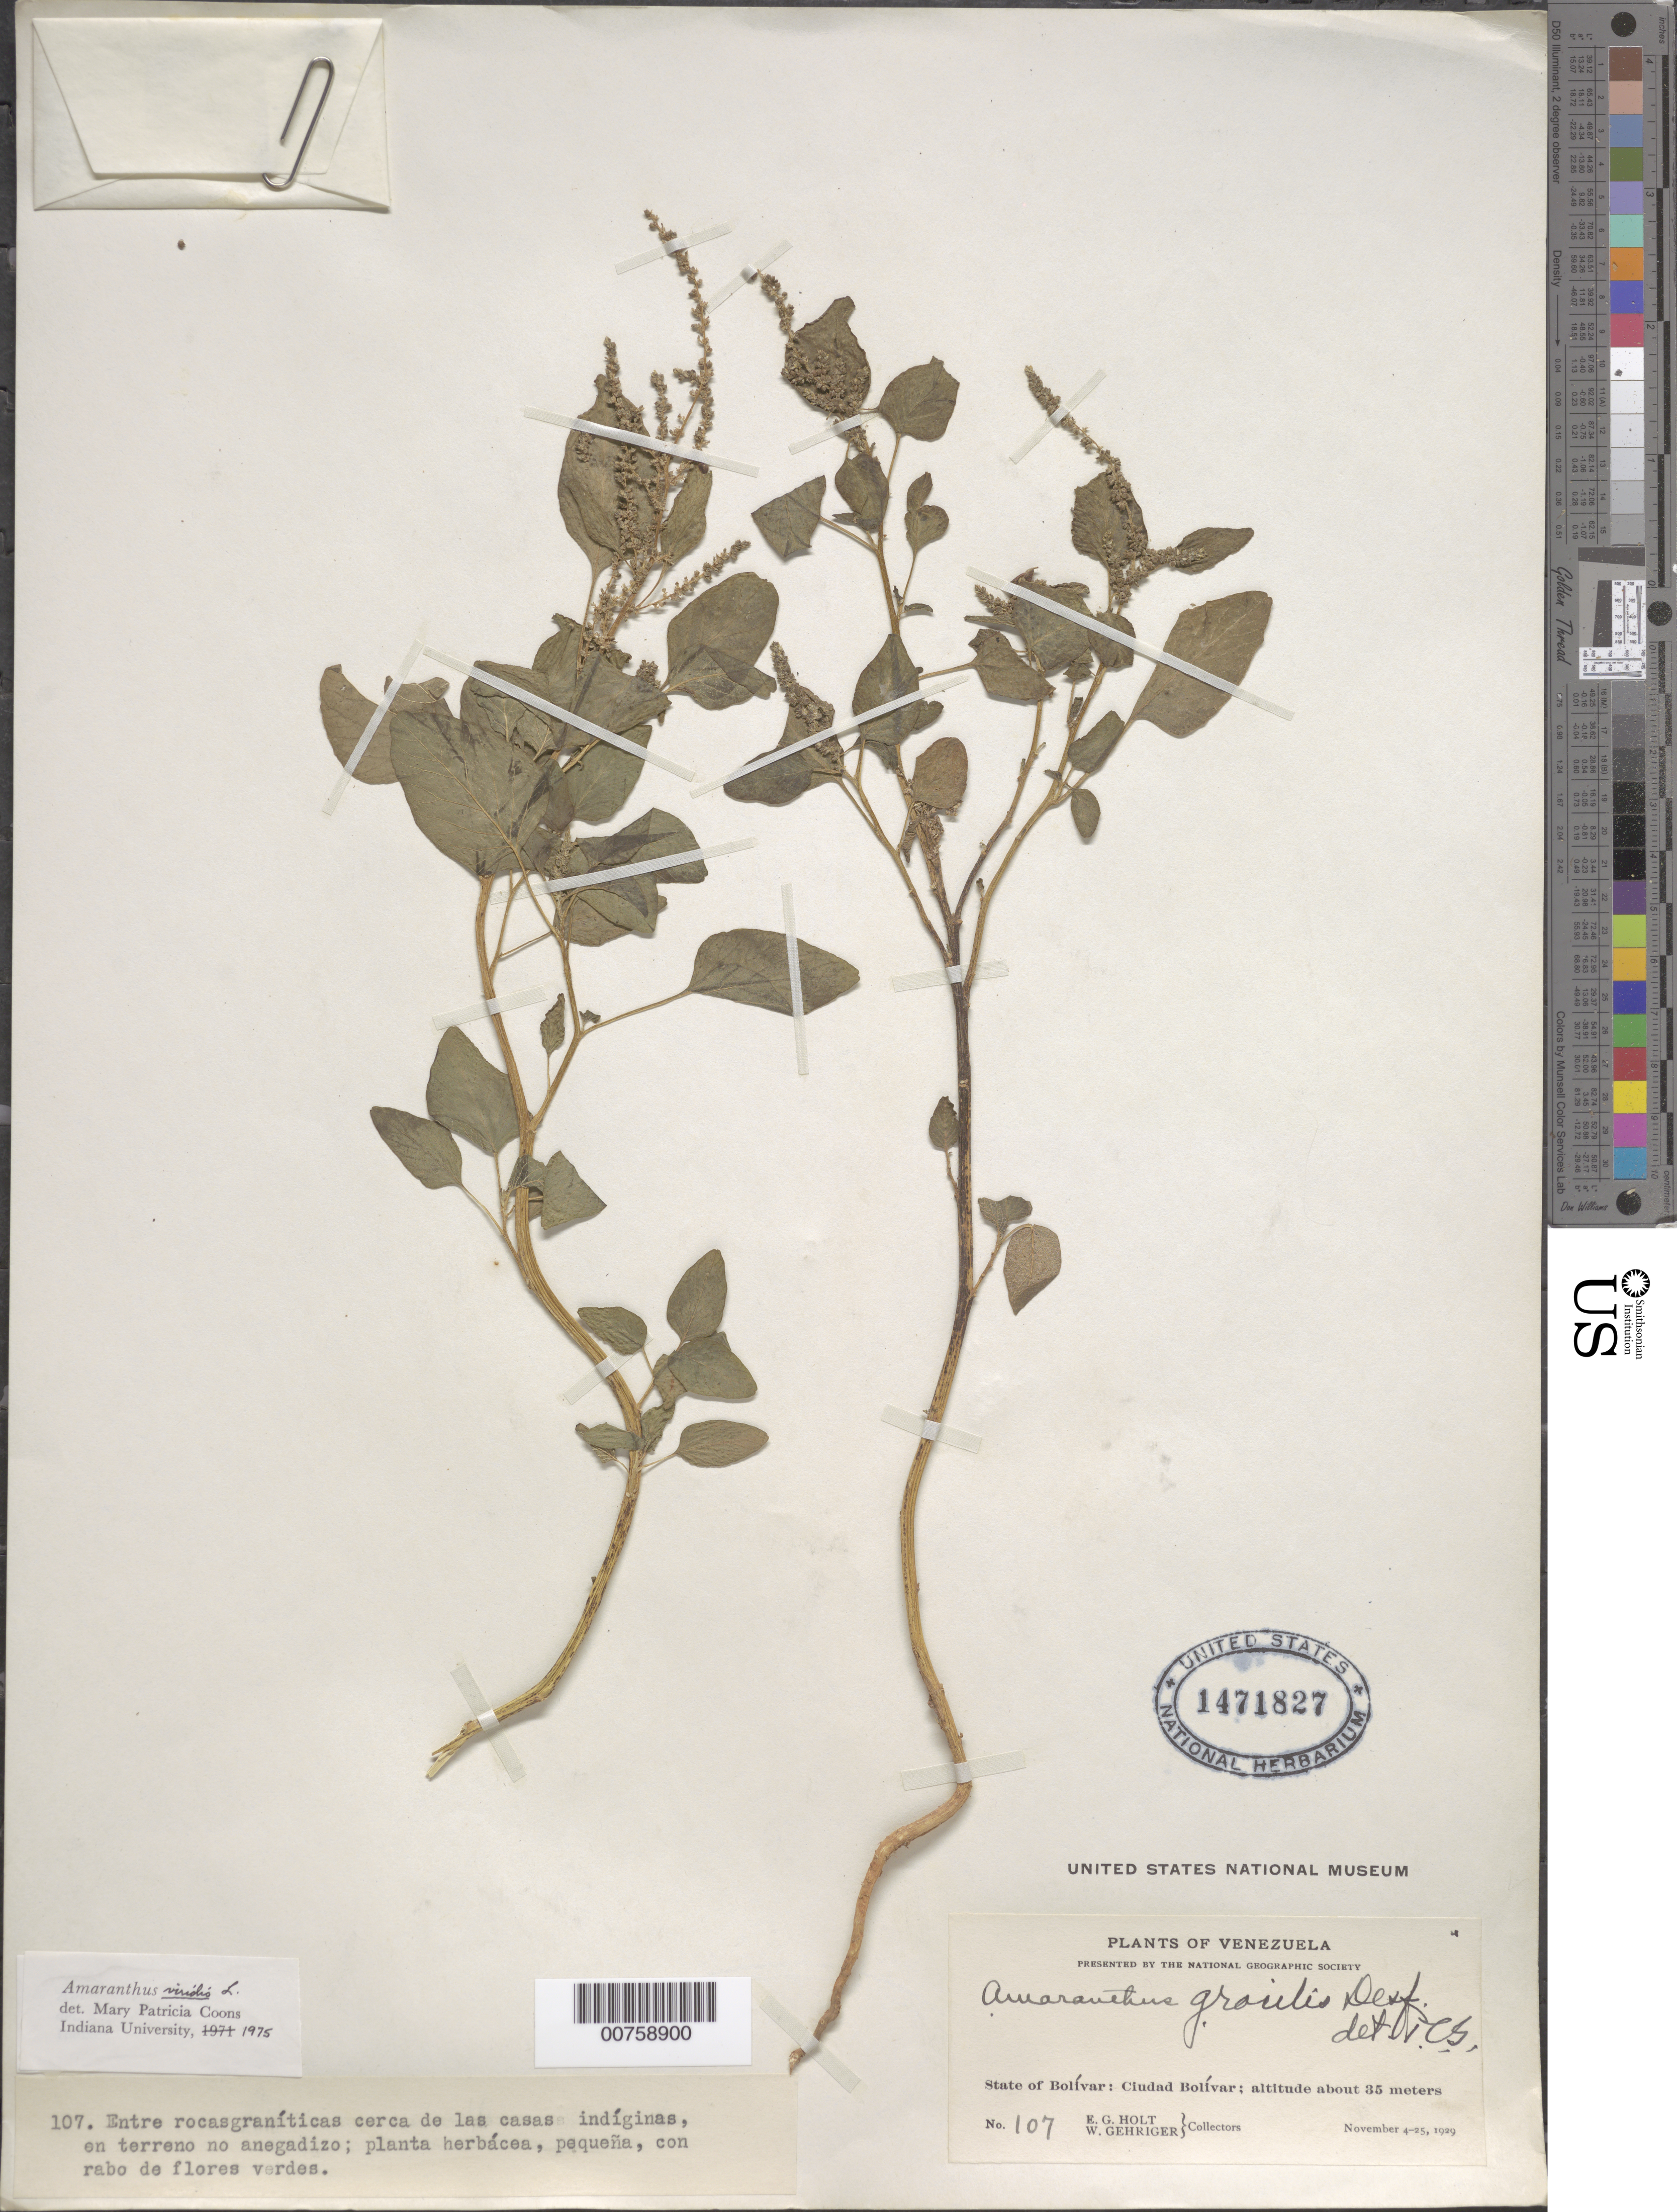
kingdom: Plantae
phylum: Tracheophyta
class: Magnoliopsida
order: Caryophyllales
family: Amaranthaceae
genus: Amaranthus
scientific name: Amaranthus viridis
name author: L.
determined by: Coons, M. P.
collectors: E. Holt & W. Gehriger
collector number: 107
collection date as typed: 4-Nov-29 to 25-Nov-29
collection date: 1929-11-04/1929-11-25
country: Venezuela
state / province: Bolívar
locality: Ciudad Bolívar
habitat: Entre rocas graníticas cerca de las casas indigenas, en terreno no anegadizo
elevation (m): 35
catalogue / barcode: US 1471827